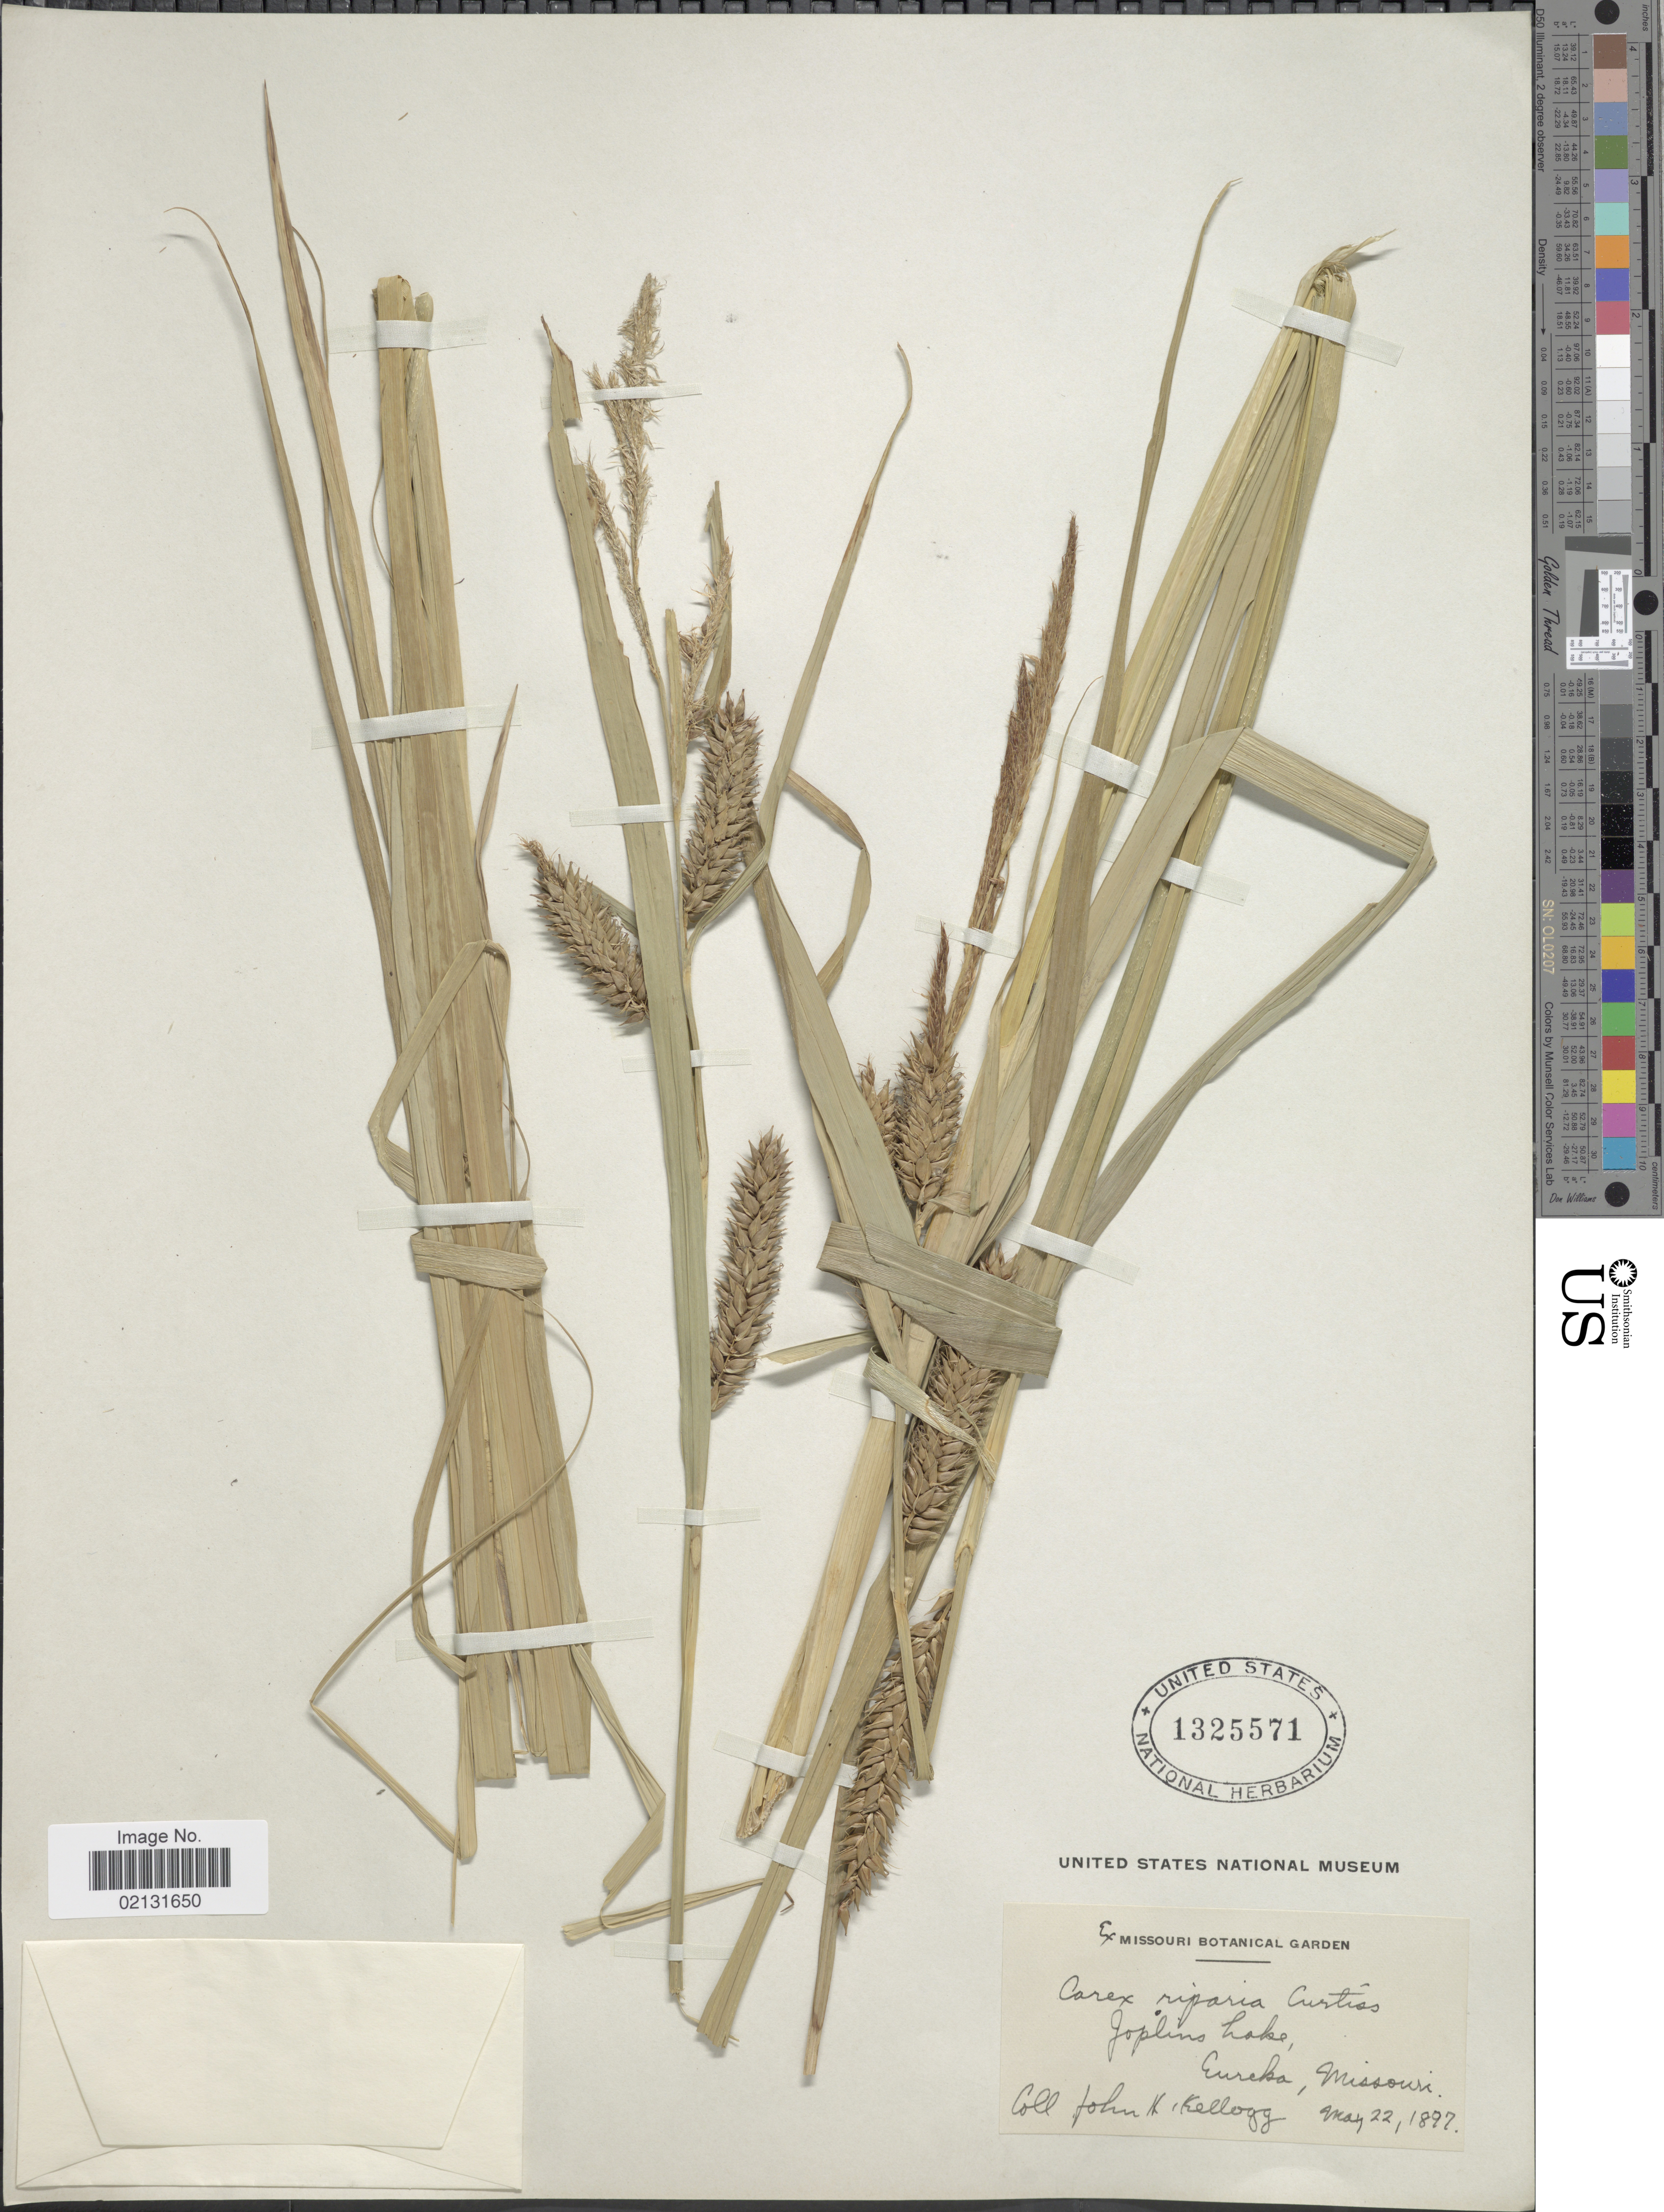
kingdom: Plantae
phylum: Tracheophyta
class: Liliopsida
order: Poales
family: Cyperaceae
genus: Carex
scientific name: Carex riparia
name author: Curtis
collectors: J. H. Kellogg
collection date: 1897-05-22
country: United States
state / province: Missouri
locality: Joplins Lake, Eureka.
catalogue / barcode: US 1325571